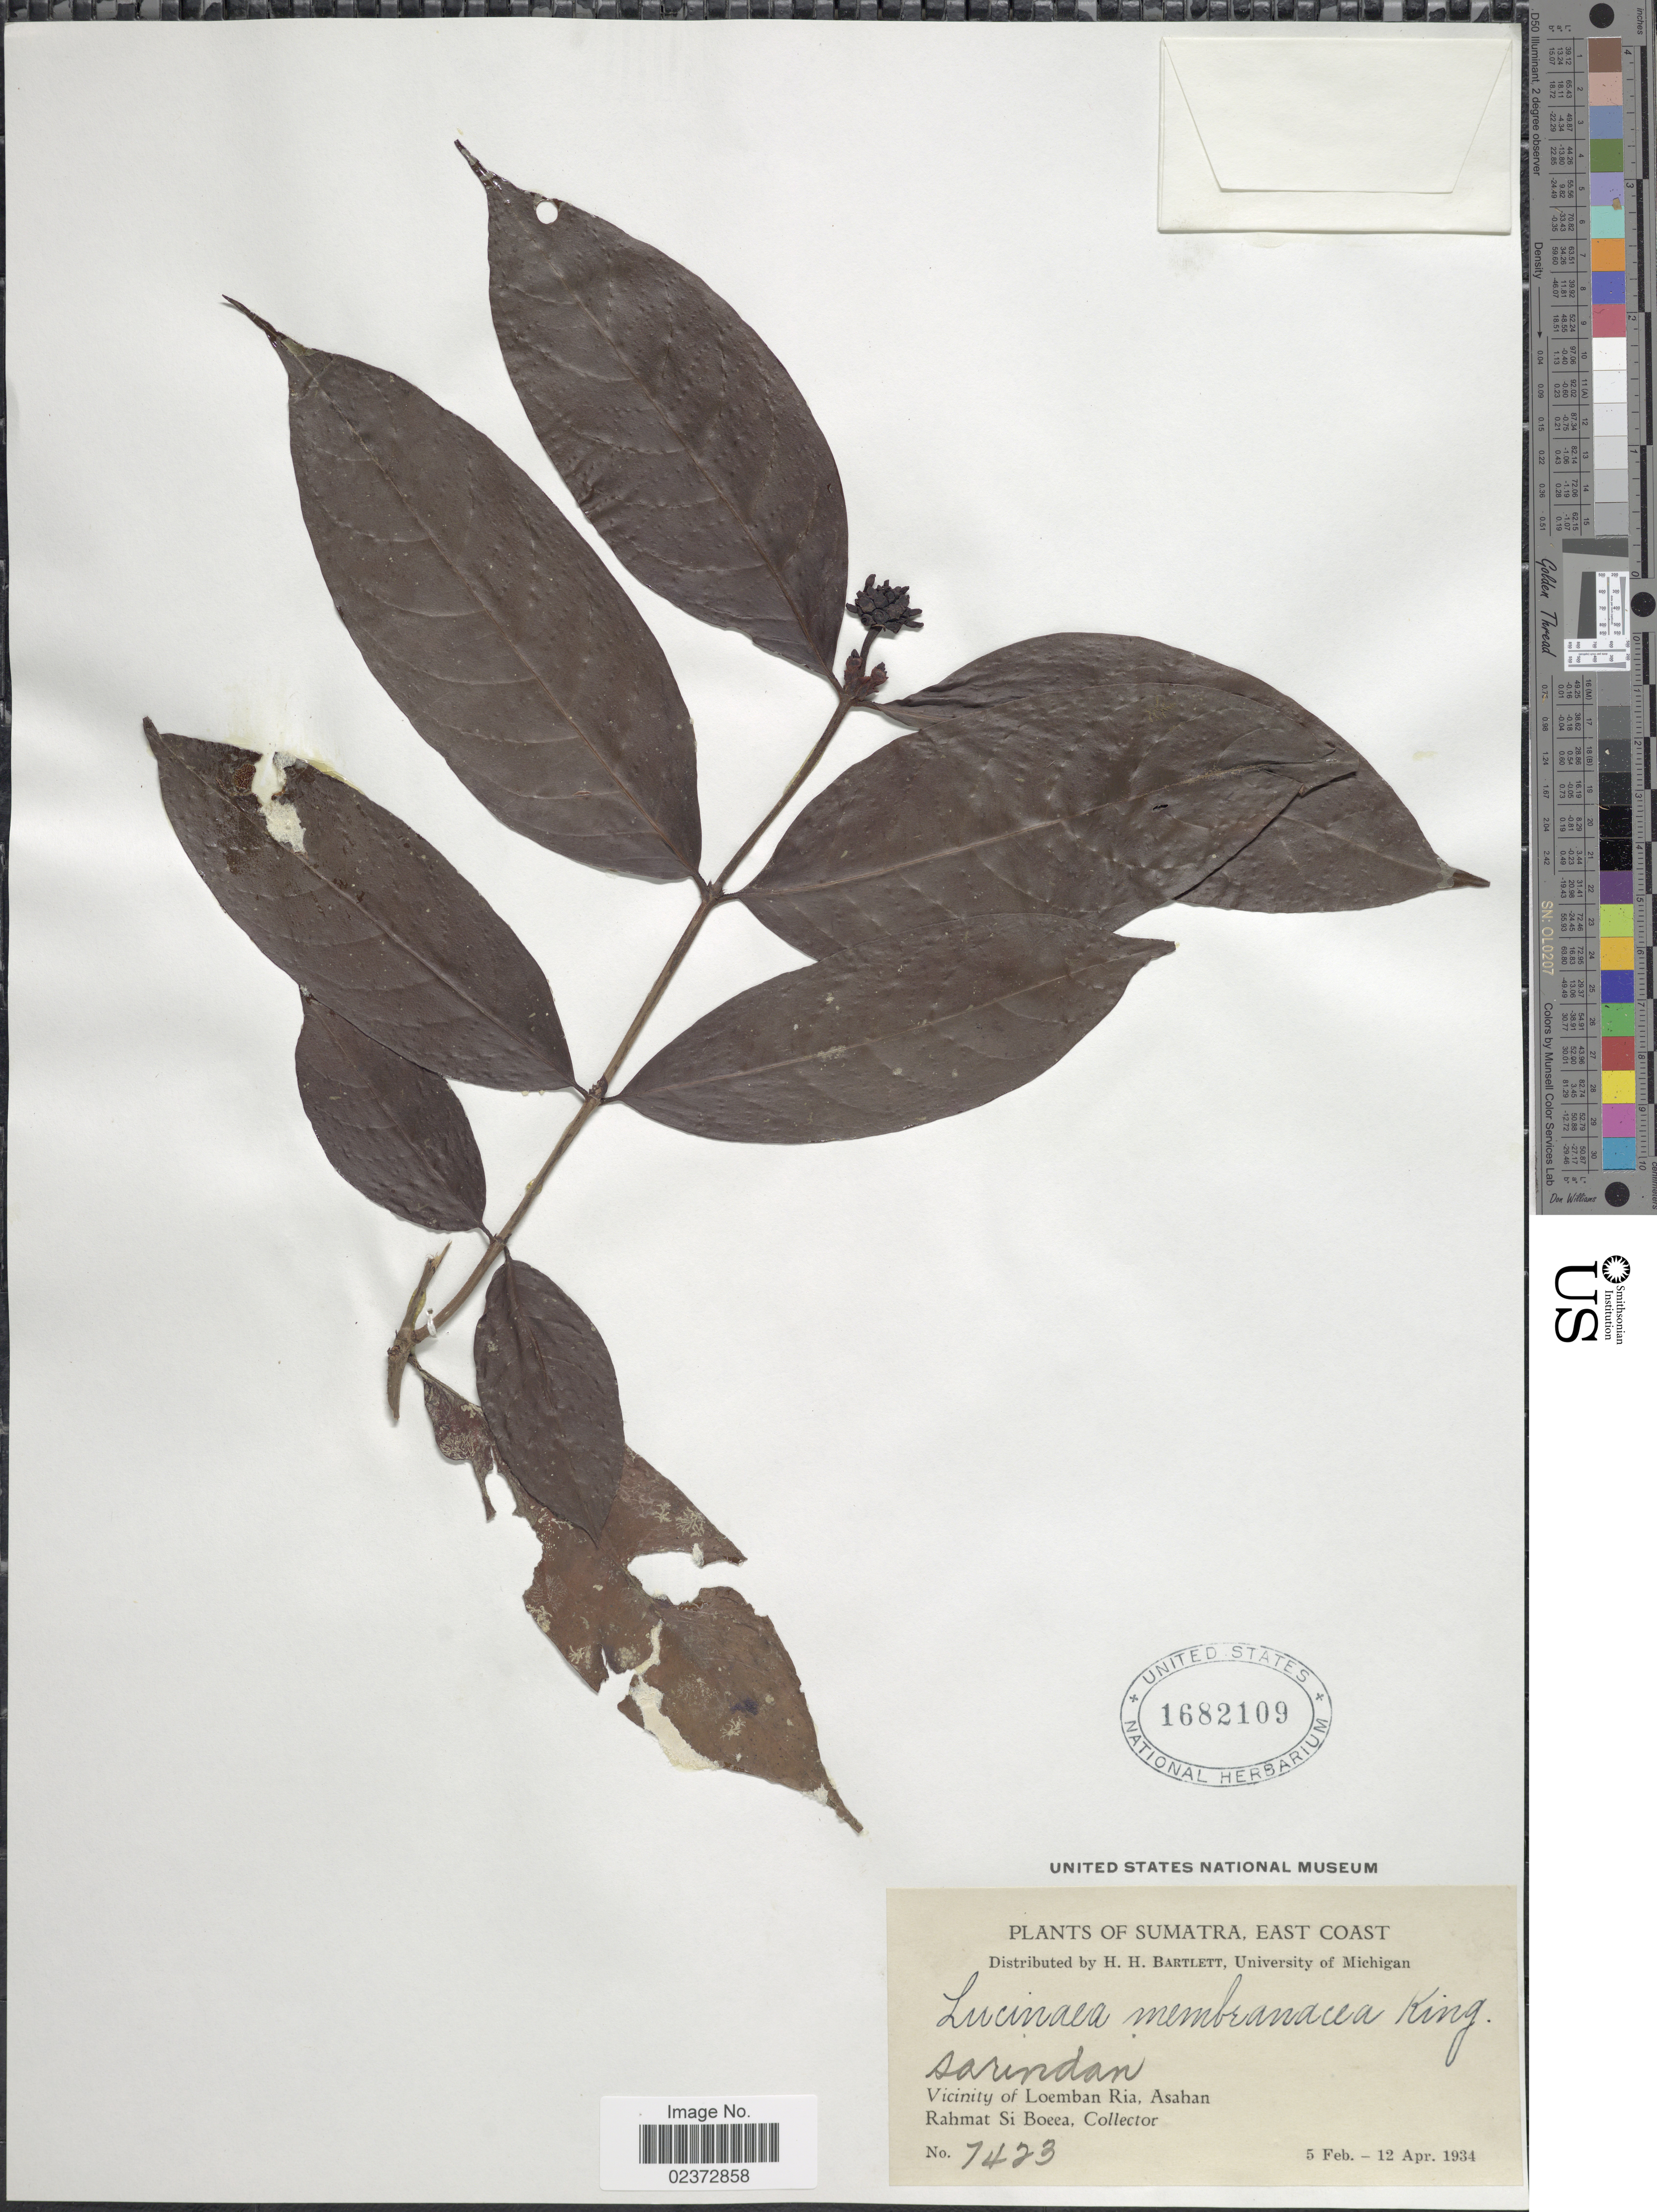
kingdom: Plantae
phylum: Tracheophyta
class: Magnoliopsida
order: Gentianales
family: Rubiaceae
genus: Schradera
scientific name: Schradera membranacea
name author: (King) Puff et al.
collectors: Rahmat Si Boeea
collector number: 7423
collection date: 1934-02-05/1934-04-12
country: Indonesia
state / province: Sumatra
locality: East Coast, Sarindan, Vicinity of Loemban Ria, Asahan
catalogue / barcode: US 1682109